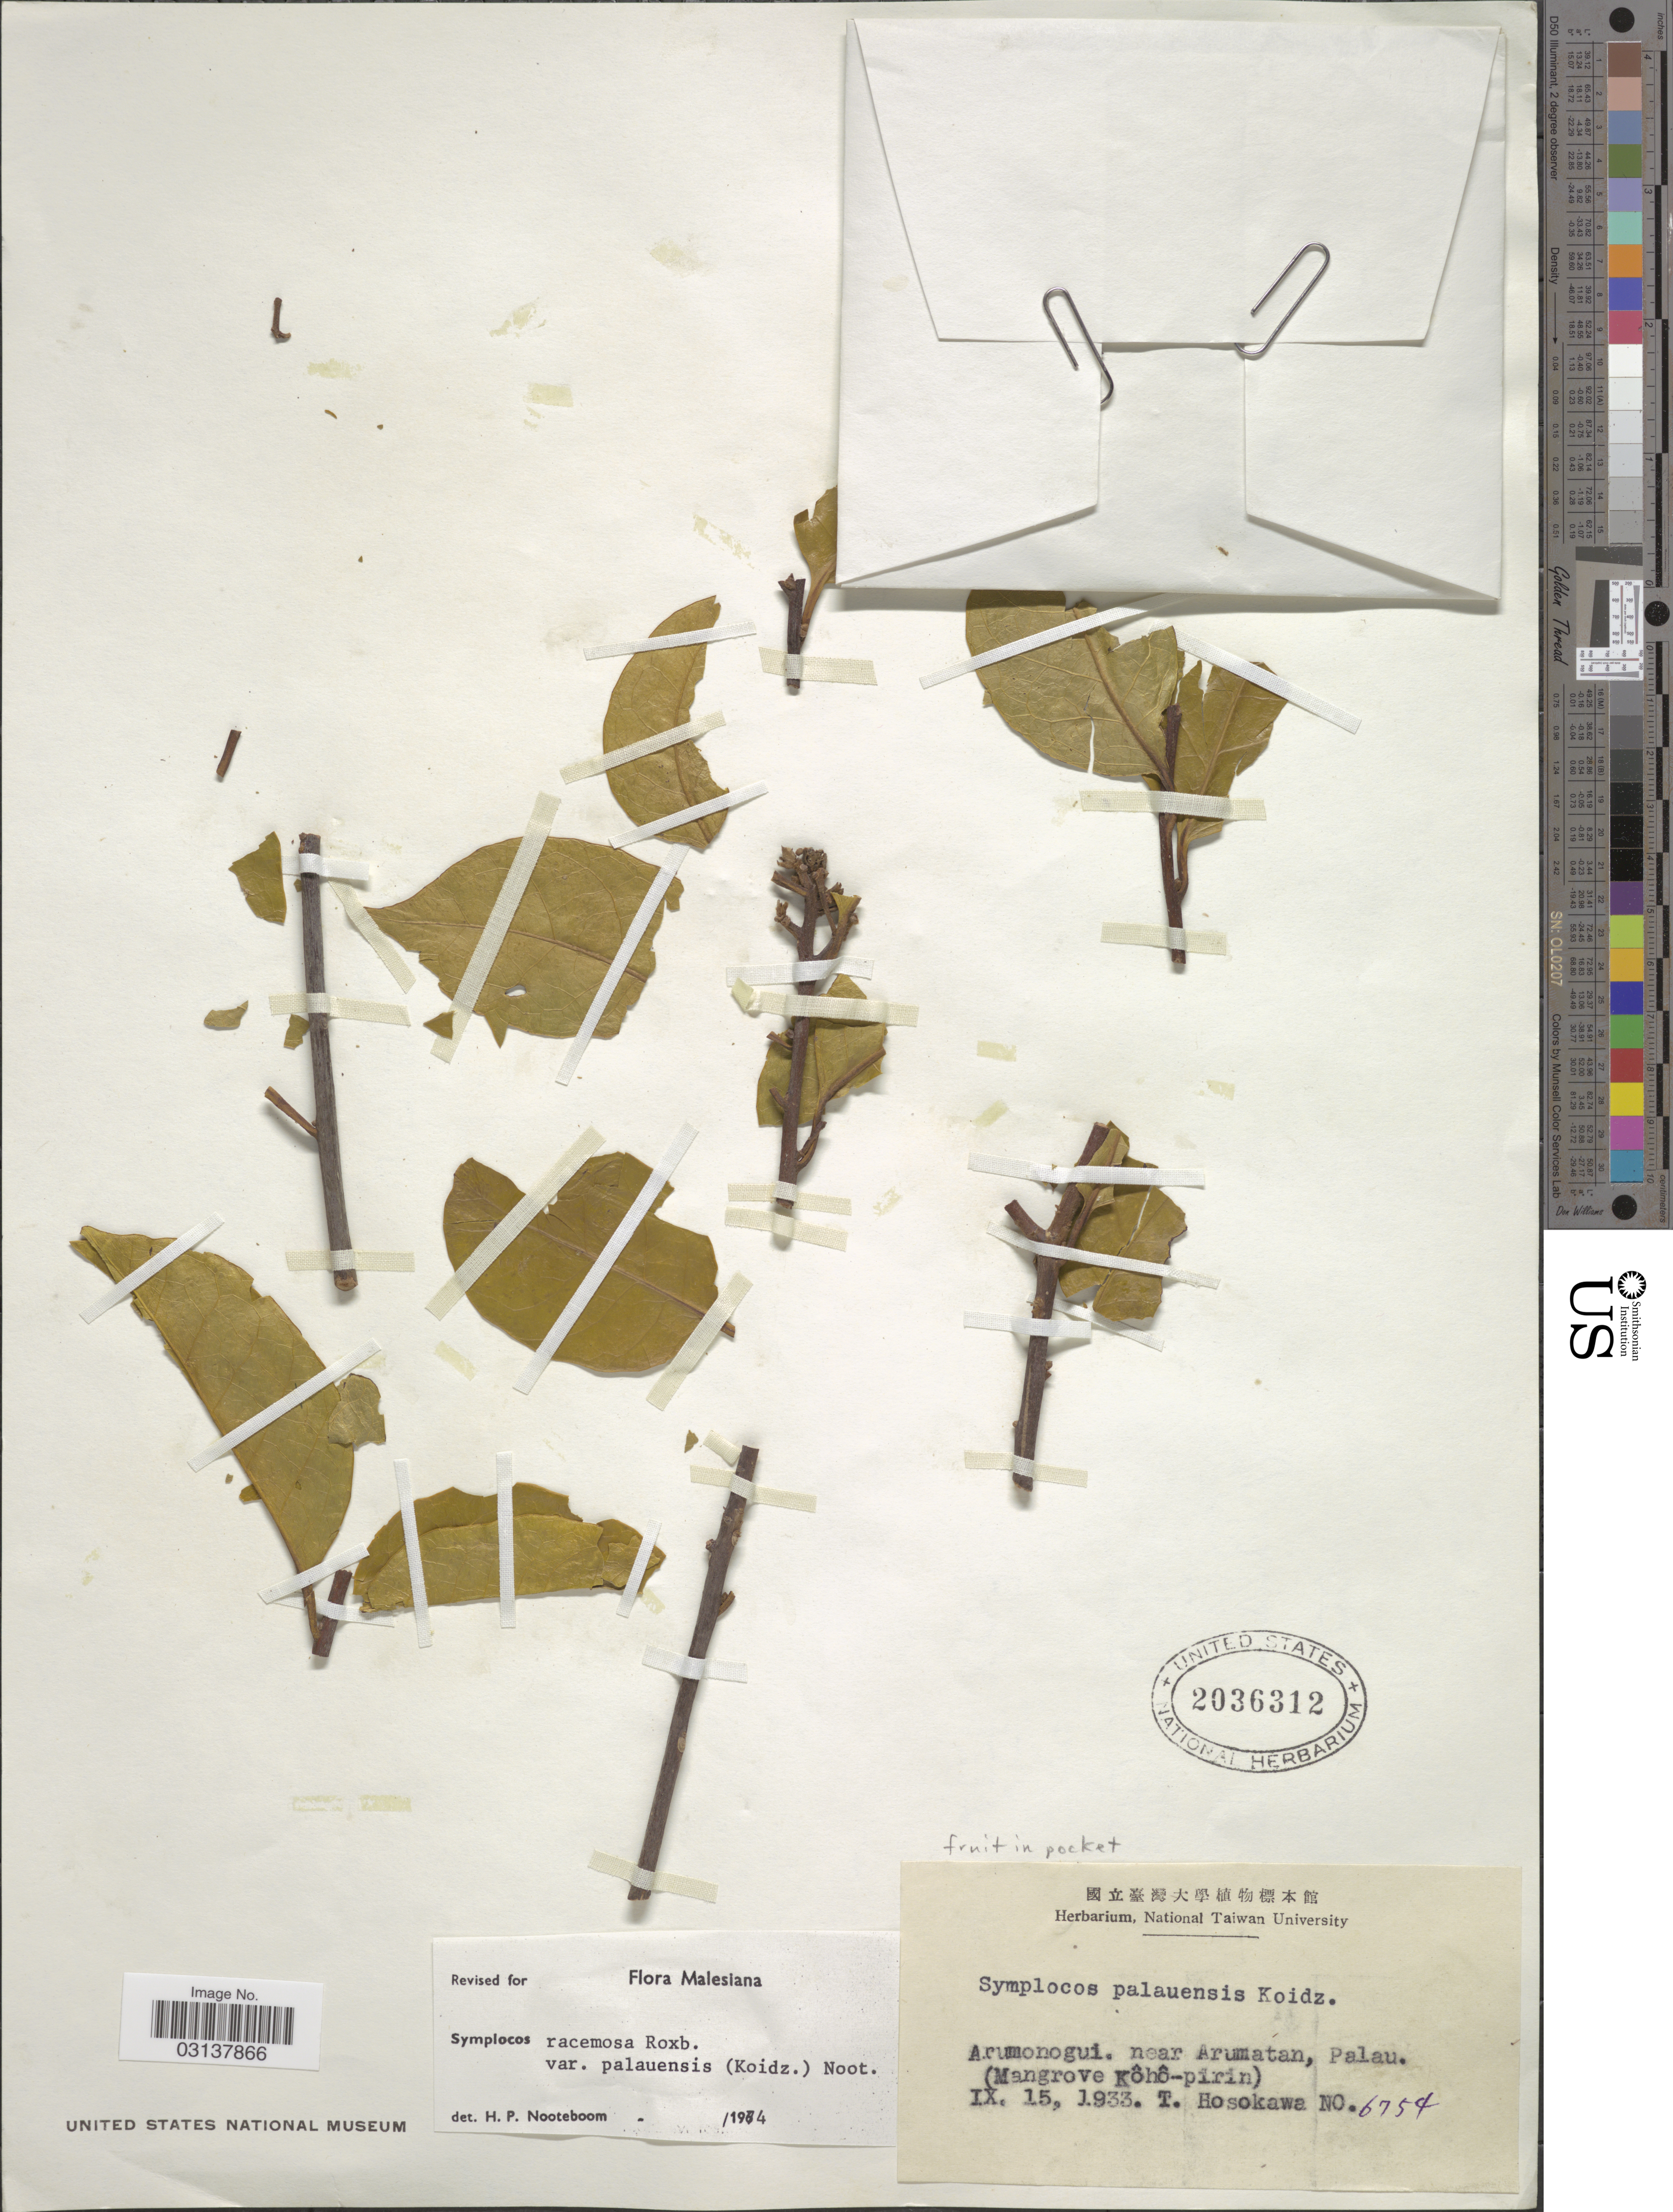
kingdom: Plantae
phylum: Tracheophyta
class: Magnoliopsida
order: Ericales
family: Symplocaceae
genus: Symplocos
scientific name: Symplocos sp.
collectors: T. Hosokawa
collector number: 6754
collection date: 1933-09-15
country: Palau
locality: Arumonogui, near Arumatan, Palau. (Mongrove Kôhô-pîrin).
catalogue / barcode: US 2036312